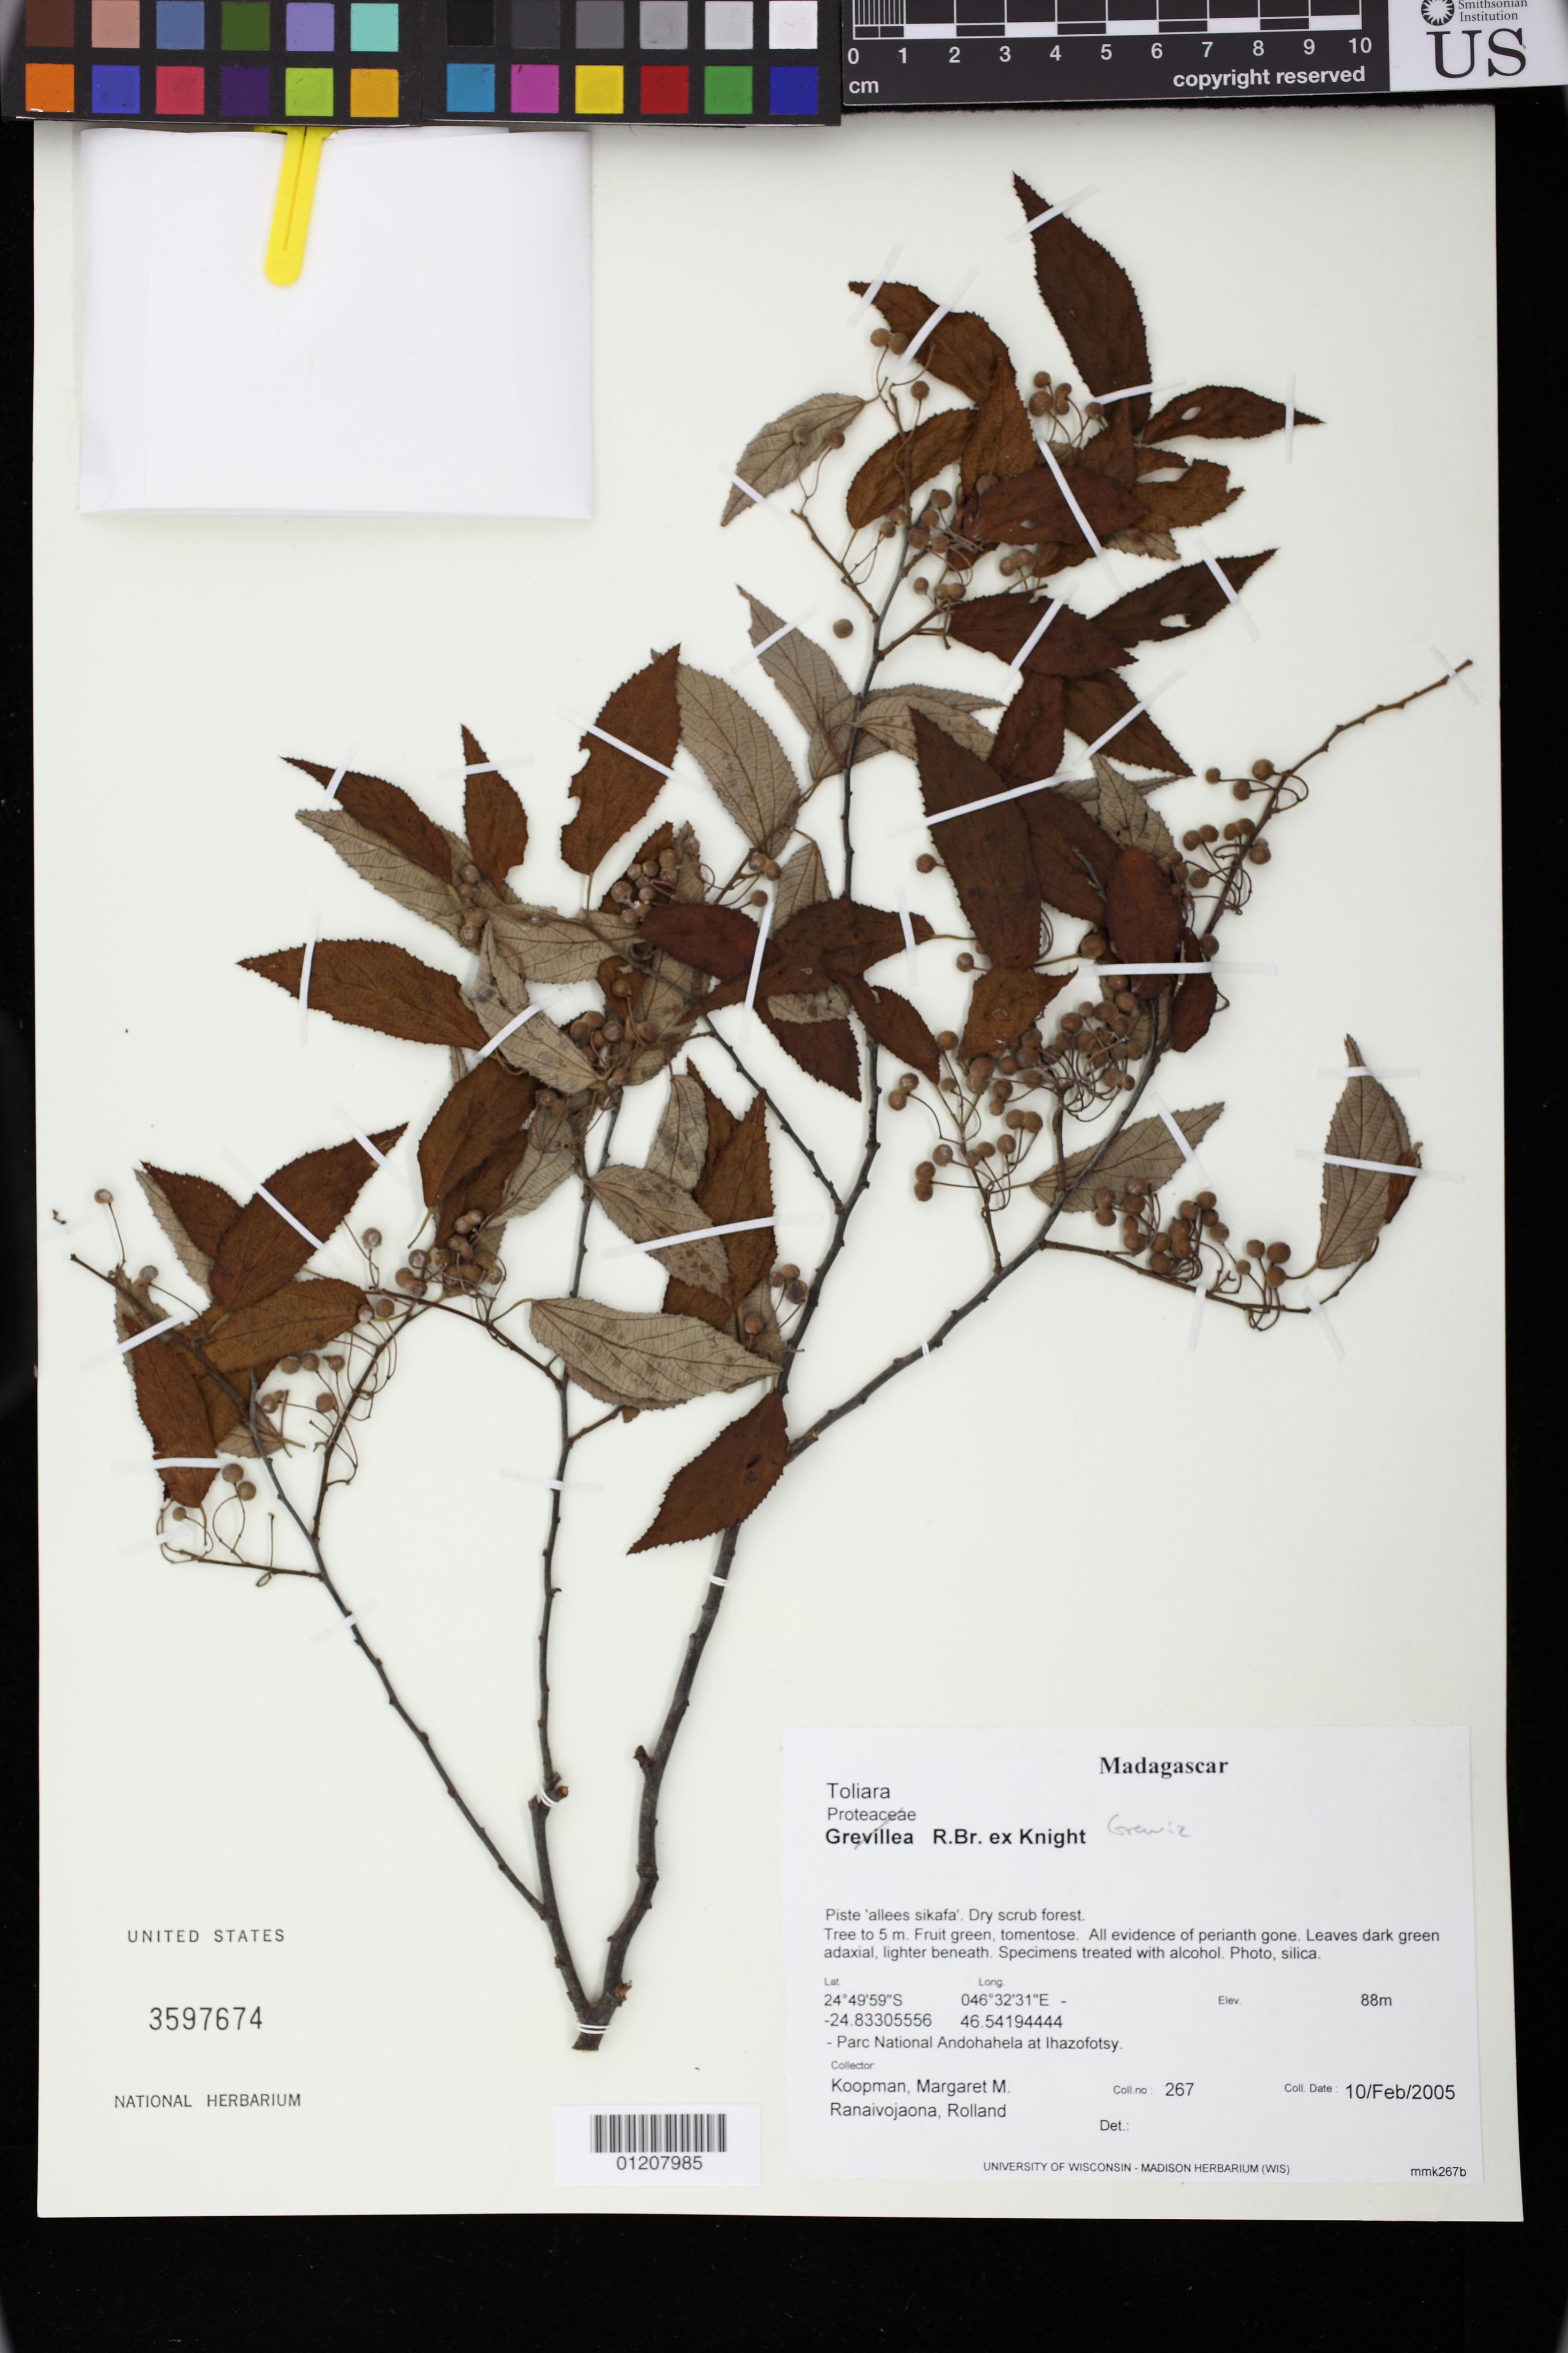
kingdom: Plantae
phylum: Tracheophyta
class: Magnoliopsida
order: Malvales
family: Malvaceae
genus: Grewia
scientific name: Grewia andramparo subsp. andramparo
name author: R. Vig.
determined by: Dorr, Laurence J., Curator (BOT), Smithsonian Institution - National Museum of Natural History (UNITED STATES)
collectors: M. M. Koopman & R. Ranaivojaona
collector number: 267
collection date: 2005-02-10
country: Madagascar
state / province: Anosy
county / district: Tolanaro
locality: Toliara: Parc National Andohahela at Ihazofotsy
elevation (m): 88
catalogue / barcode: US 3597674